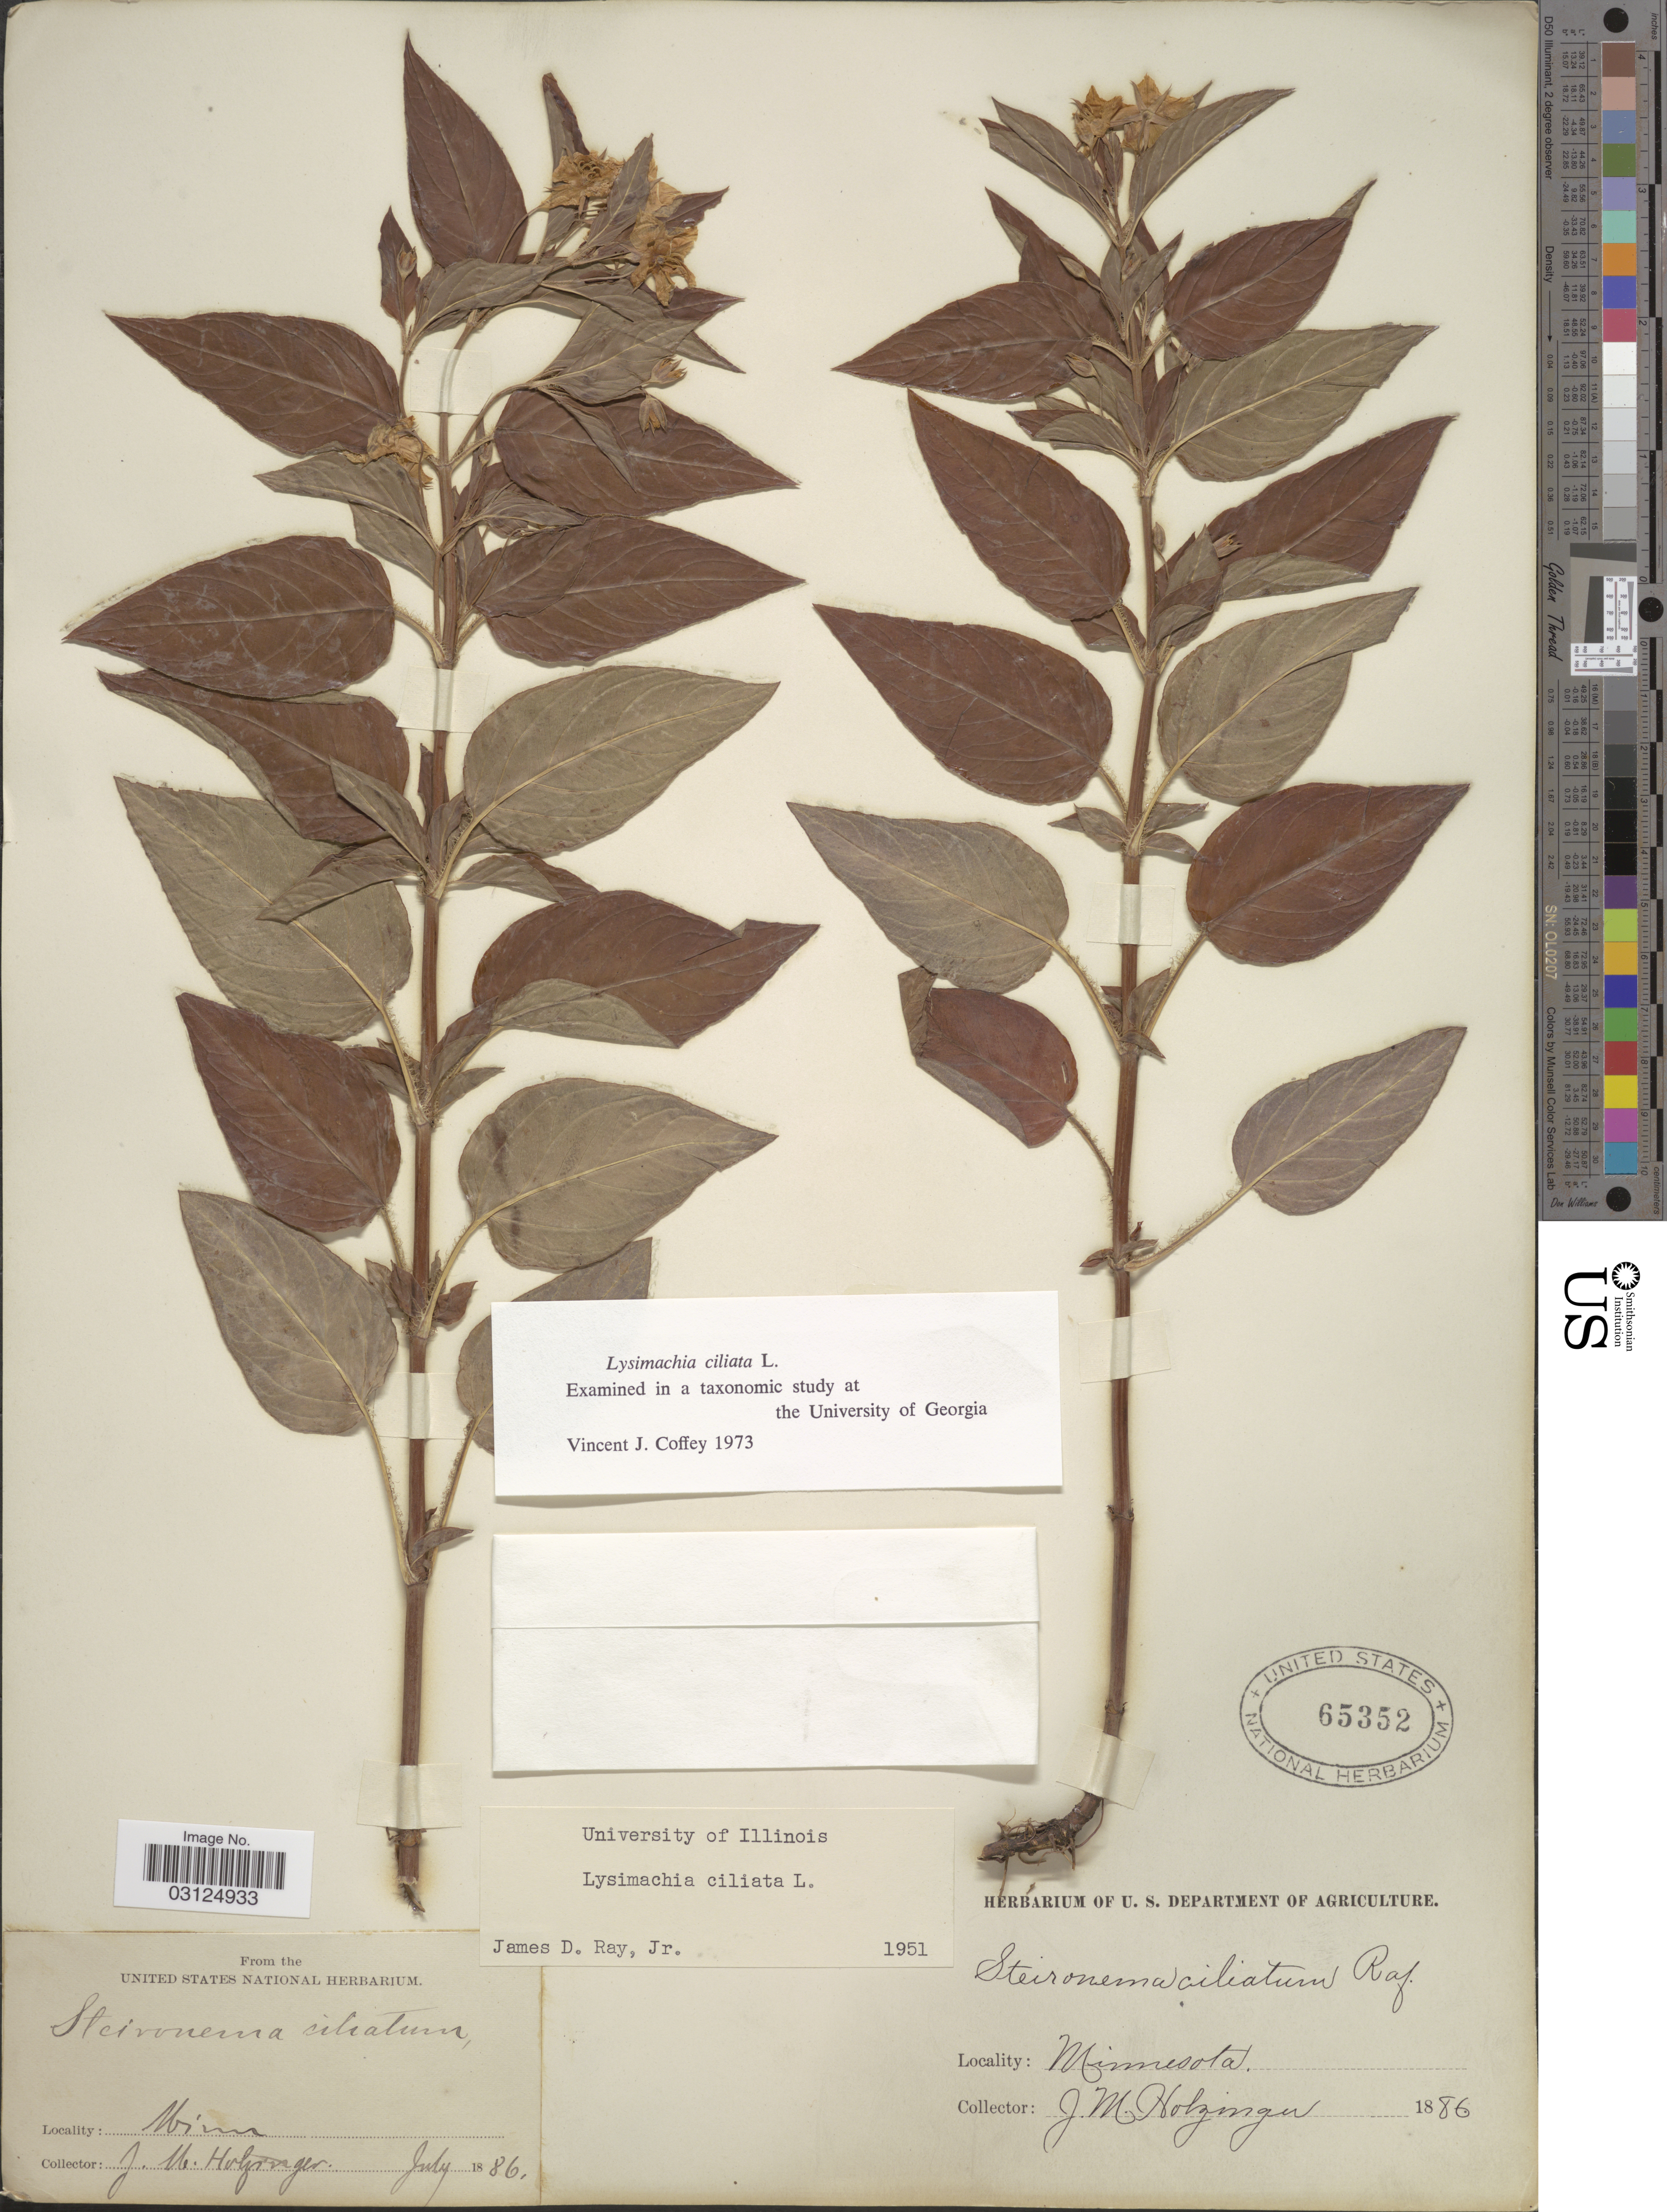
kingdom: Plantae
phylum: Tracheophyta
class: Magnoliopsida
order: Ericales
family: Primulaceae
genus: Lysimachia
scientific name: Lysimachia ciliata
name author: L.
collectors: J. M. Holzinger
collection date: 1886-07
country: United States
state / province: Minnesota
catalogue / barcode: US 65352